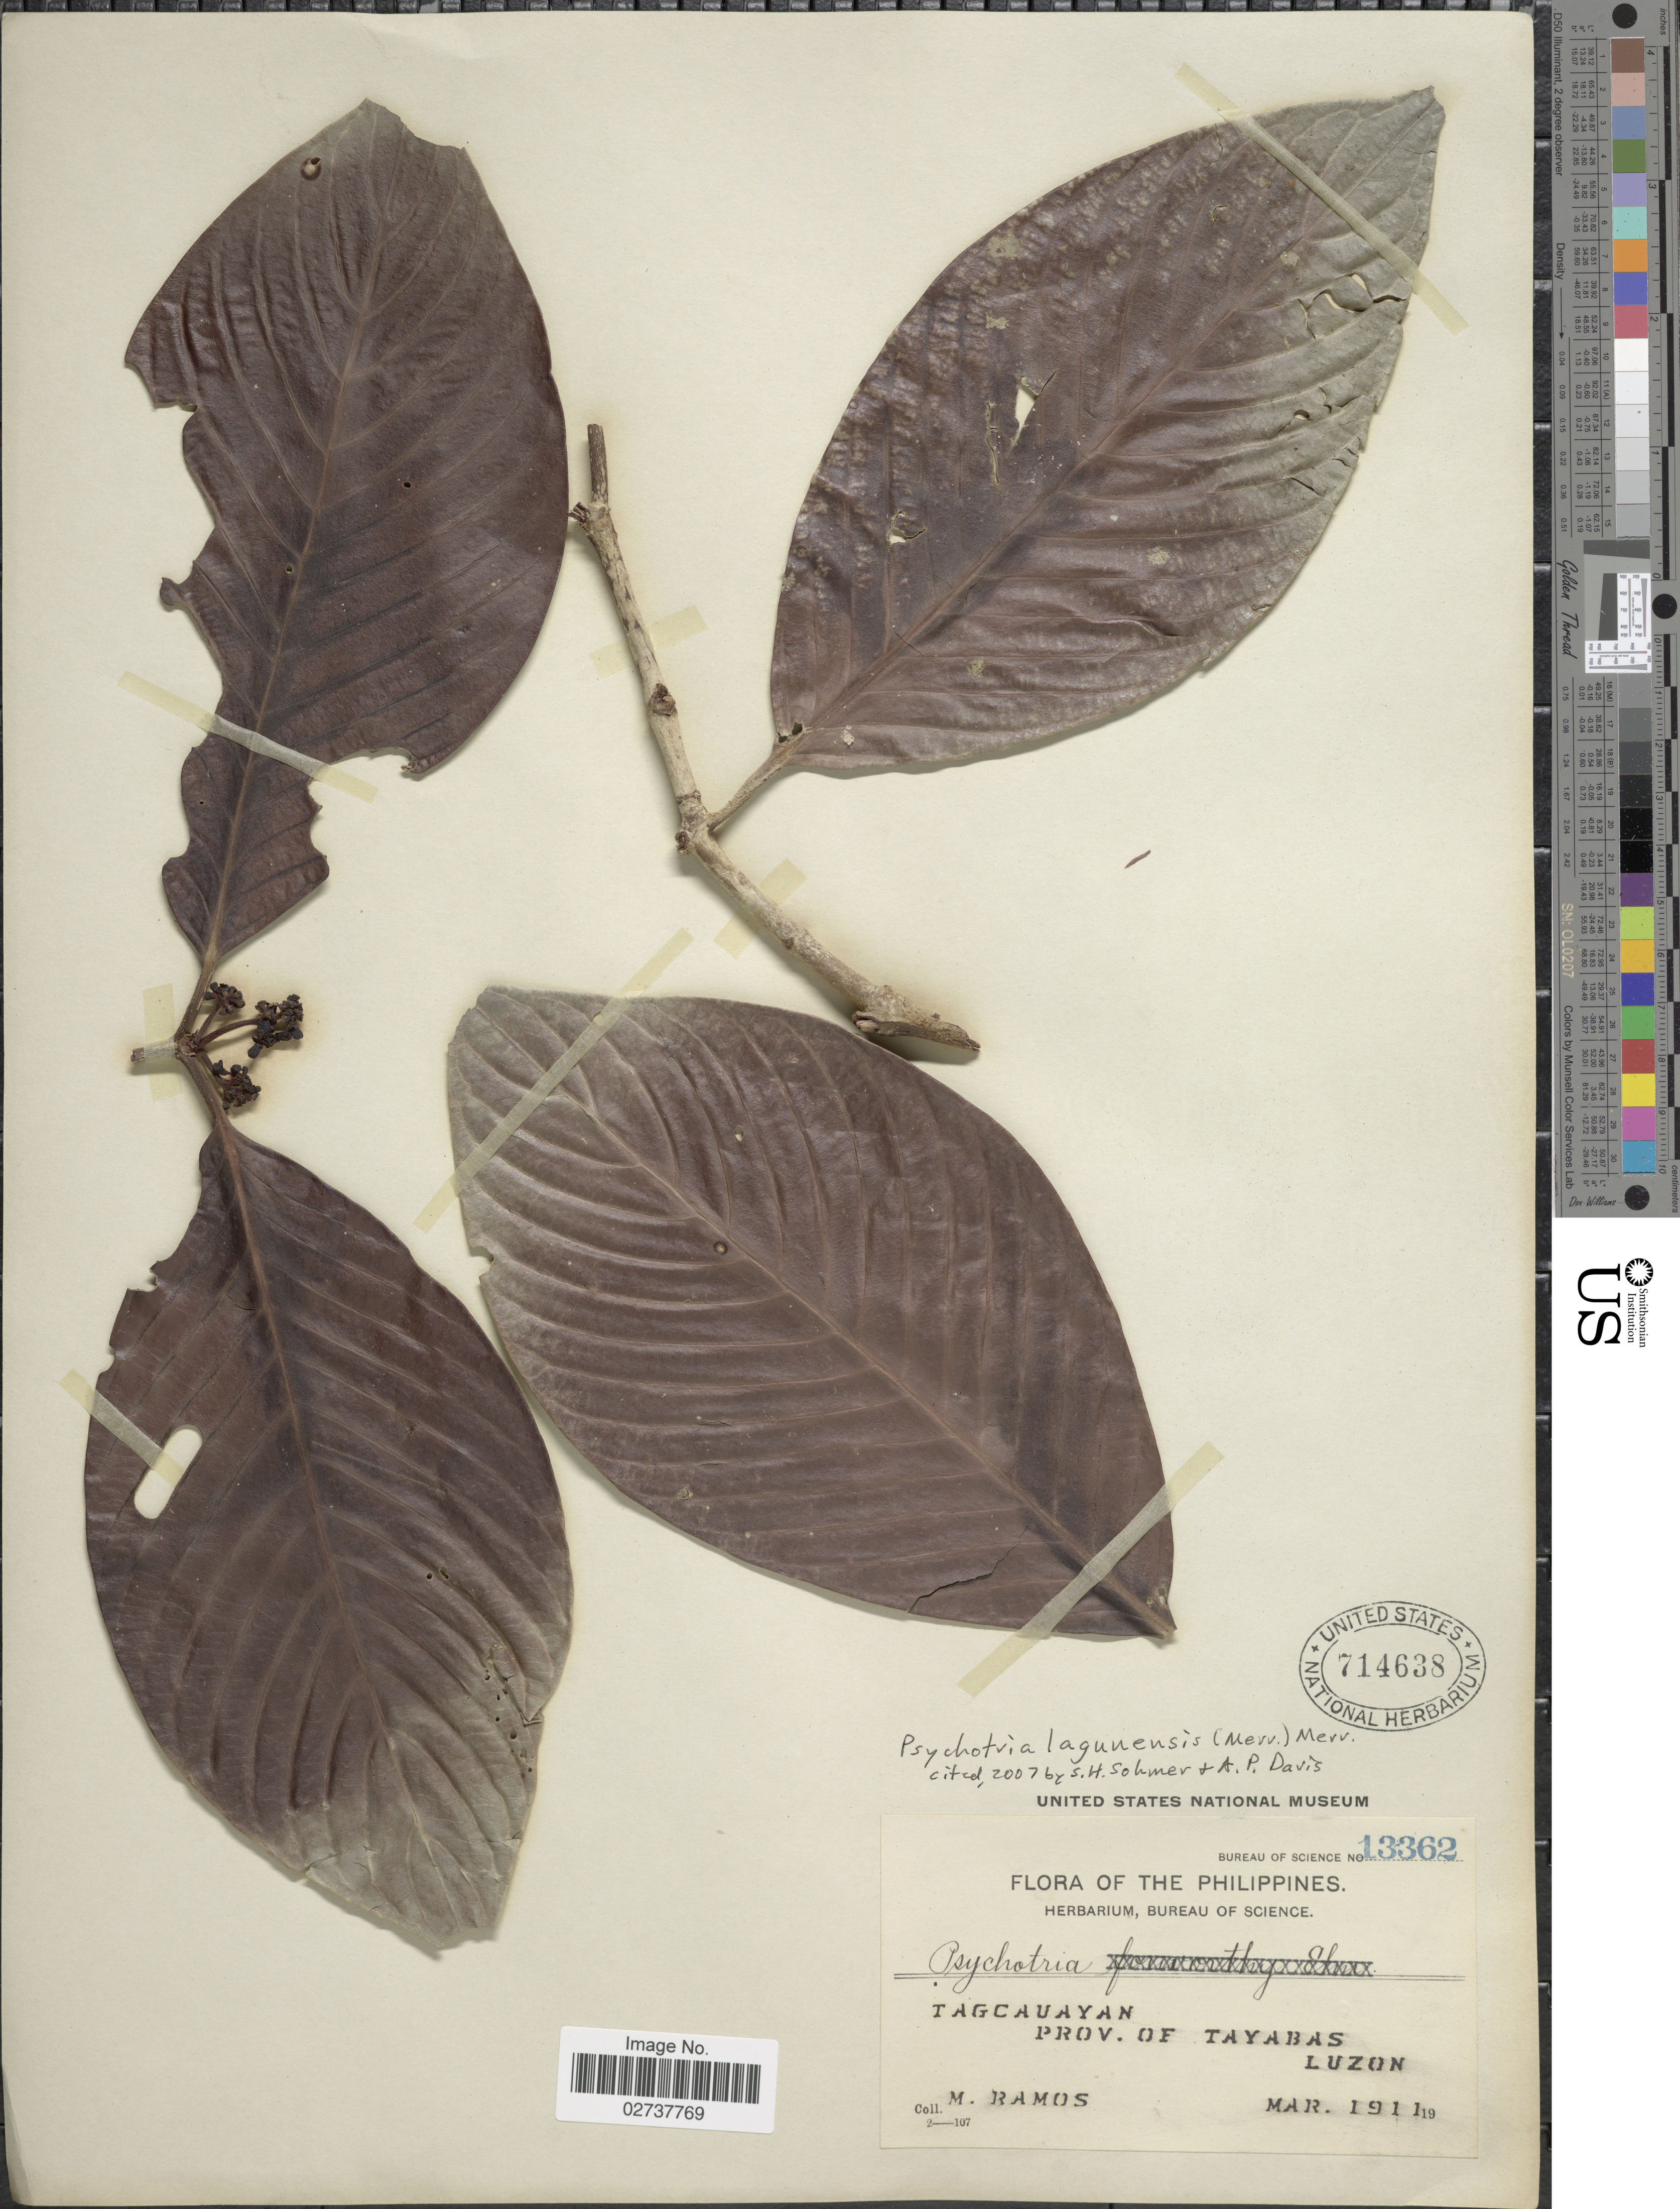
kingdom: Plantae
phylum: Tracheophyta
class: Magnoliopsida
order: Gentianales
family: Rubiaceae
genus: Psychotria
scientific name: Psychotria lagunensis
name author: (Merr.) Merr.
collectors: M. Ramos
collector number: Bureau of Science 13362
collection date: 1911-03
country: Philippines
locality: Tagcauayan Prov. of Tayabas Luzon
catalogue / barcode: US 714638